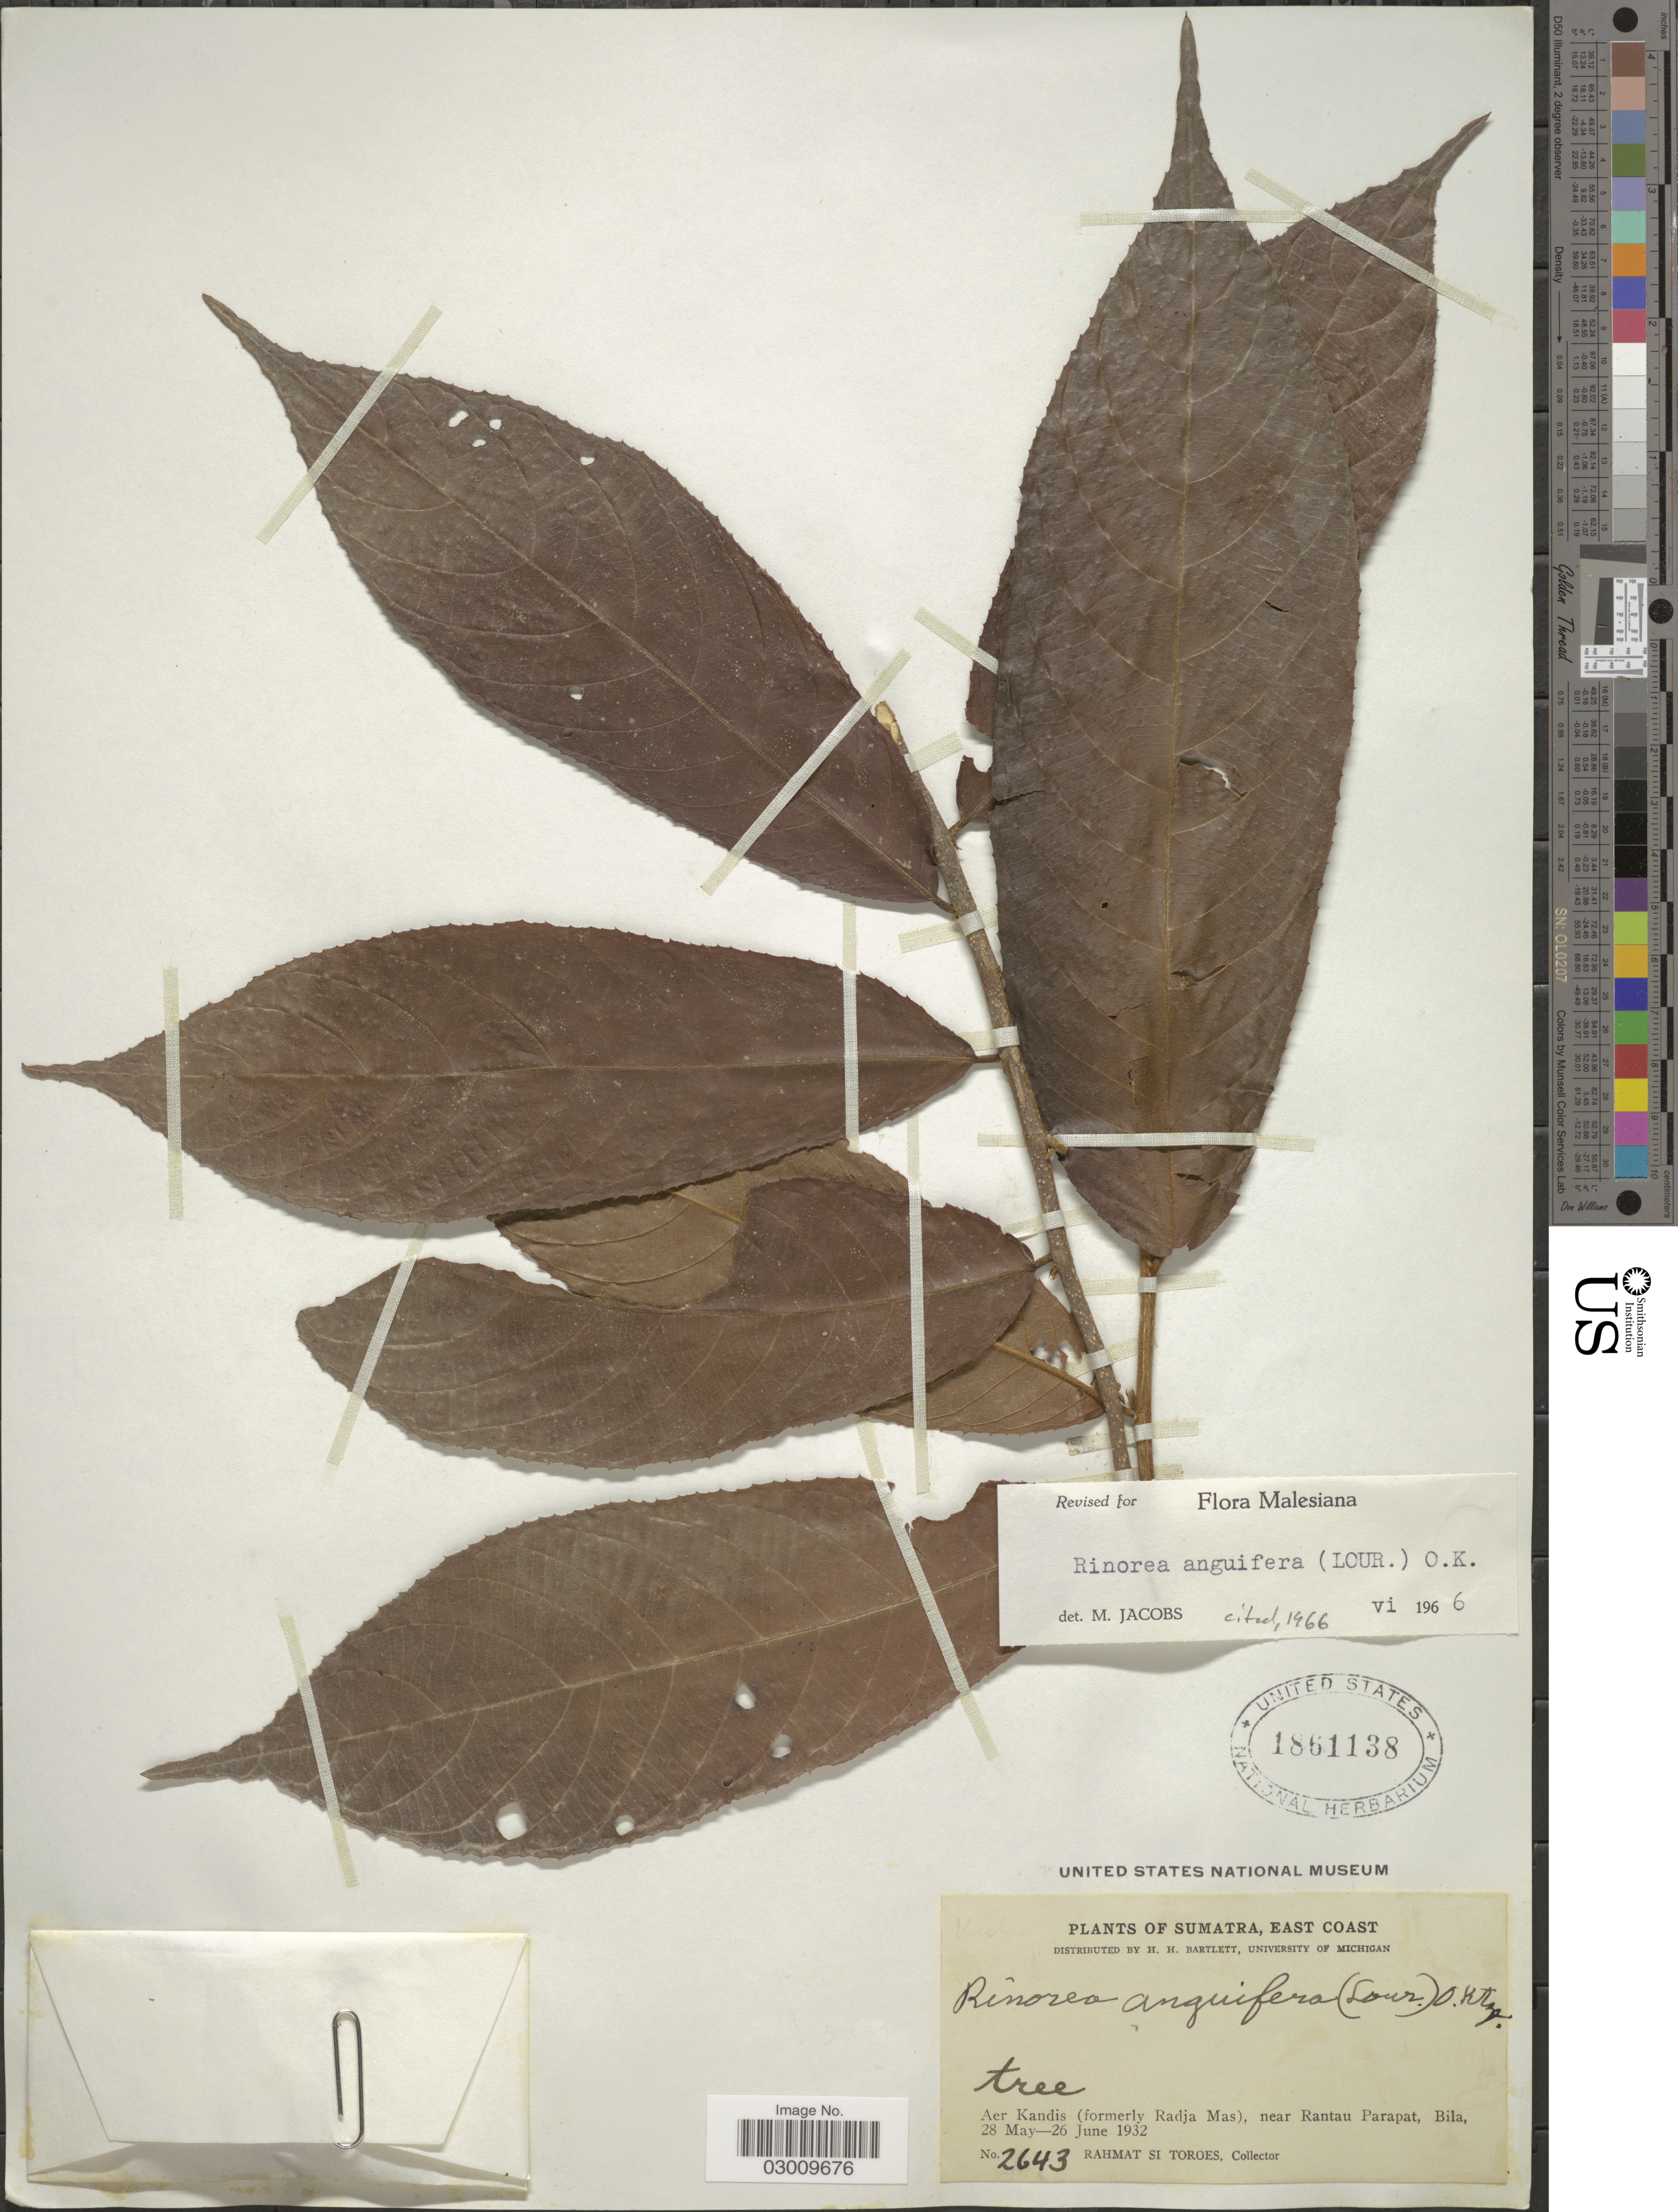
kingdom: Plantae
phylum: Tracheophyta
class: Magnoliopsida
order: Malpighiales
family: Violaceae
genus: Rinorea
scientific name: Rinorea anguifera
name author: Kuntze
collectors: Rahmat Si Boeea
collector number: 2643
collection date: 1932-05-28/1932-06-26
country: Indonesia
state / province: Sumatra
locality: East Coast. Aer Kandis (formerly Radja Mas), near Rantau Parapat, Bila.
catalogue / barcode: US 1861138